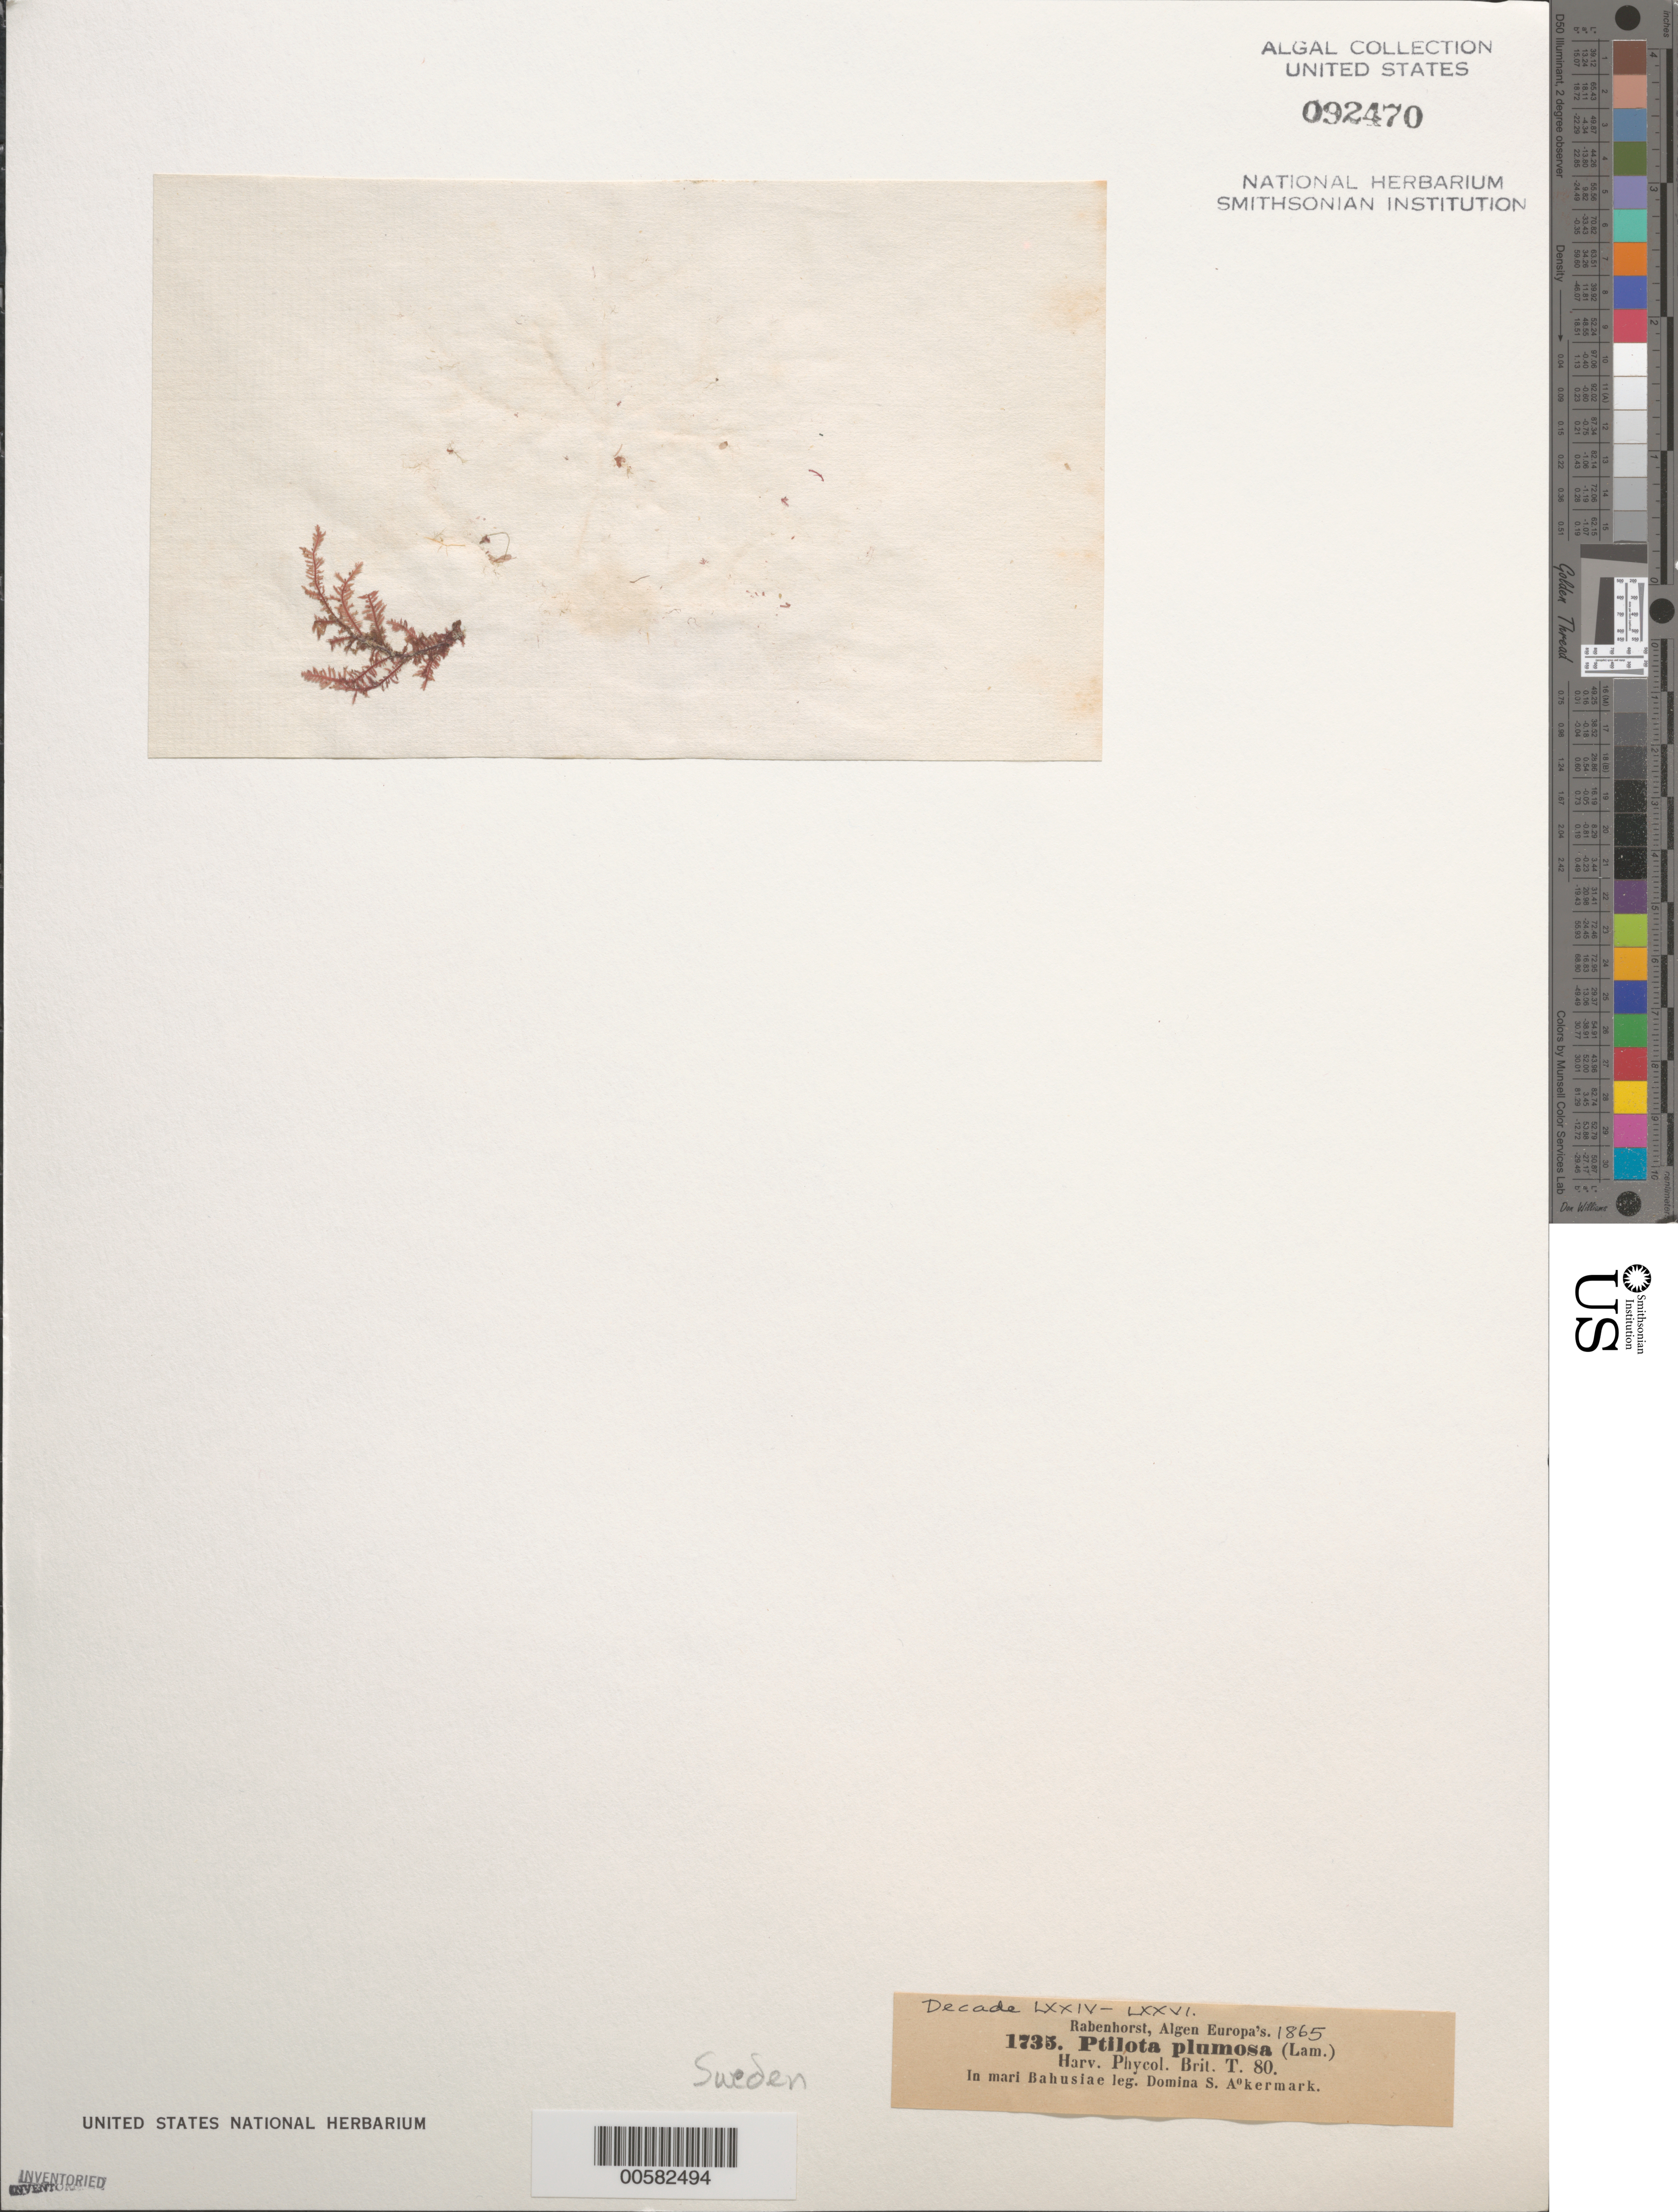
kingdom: Plantae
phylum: Rhodophyta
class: Florideophyceae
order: Ceramiales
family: Wrangeliaceae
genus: Ptilota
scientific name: Ptilota gunneri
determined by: Algae name updating Project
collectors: S. Akermark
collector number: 1735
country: Sweden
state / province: Västra Götaland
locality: Bohus bay (mari bahusiae)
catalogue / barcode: US 92470